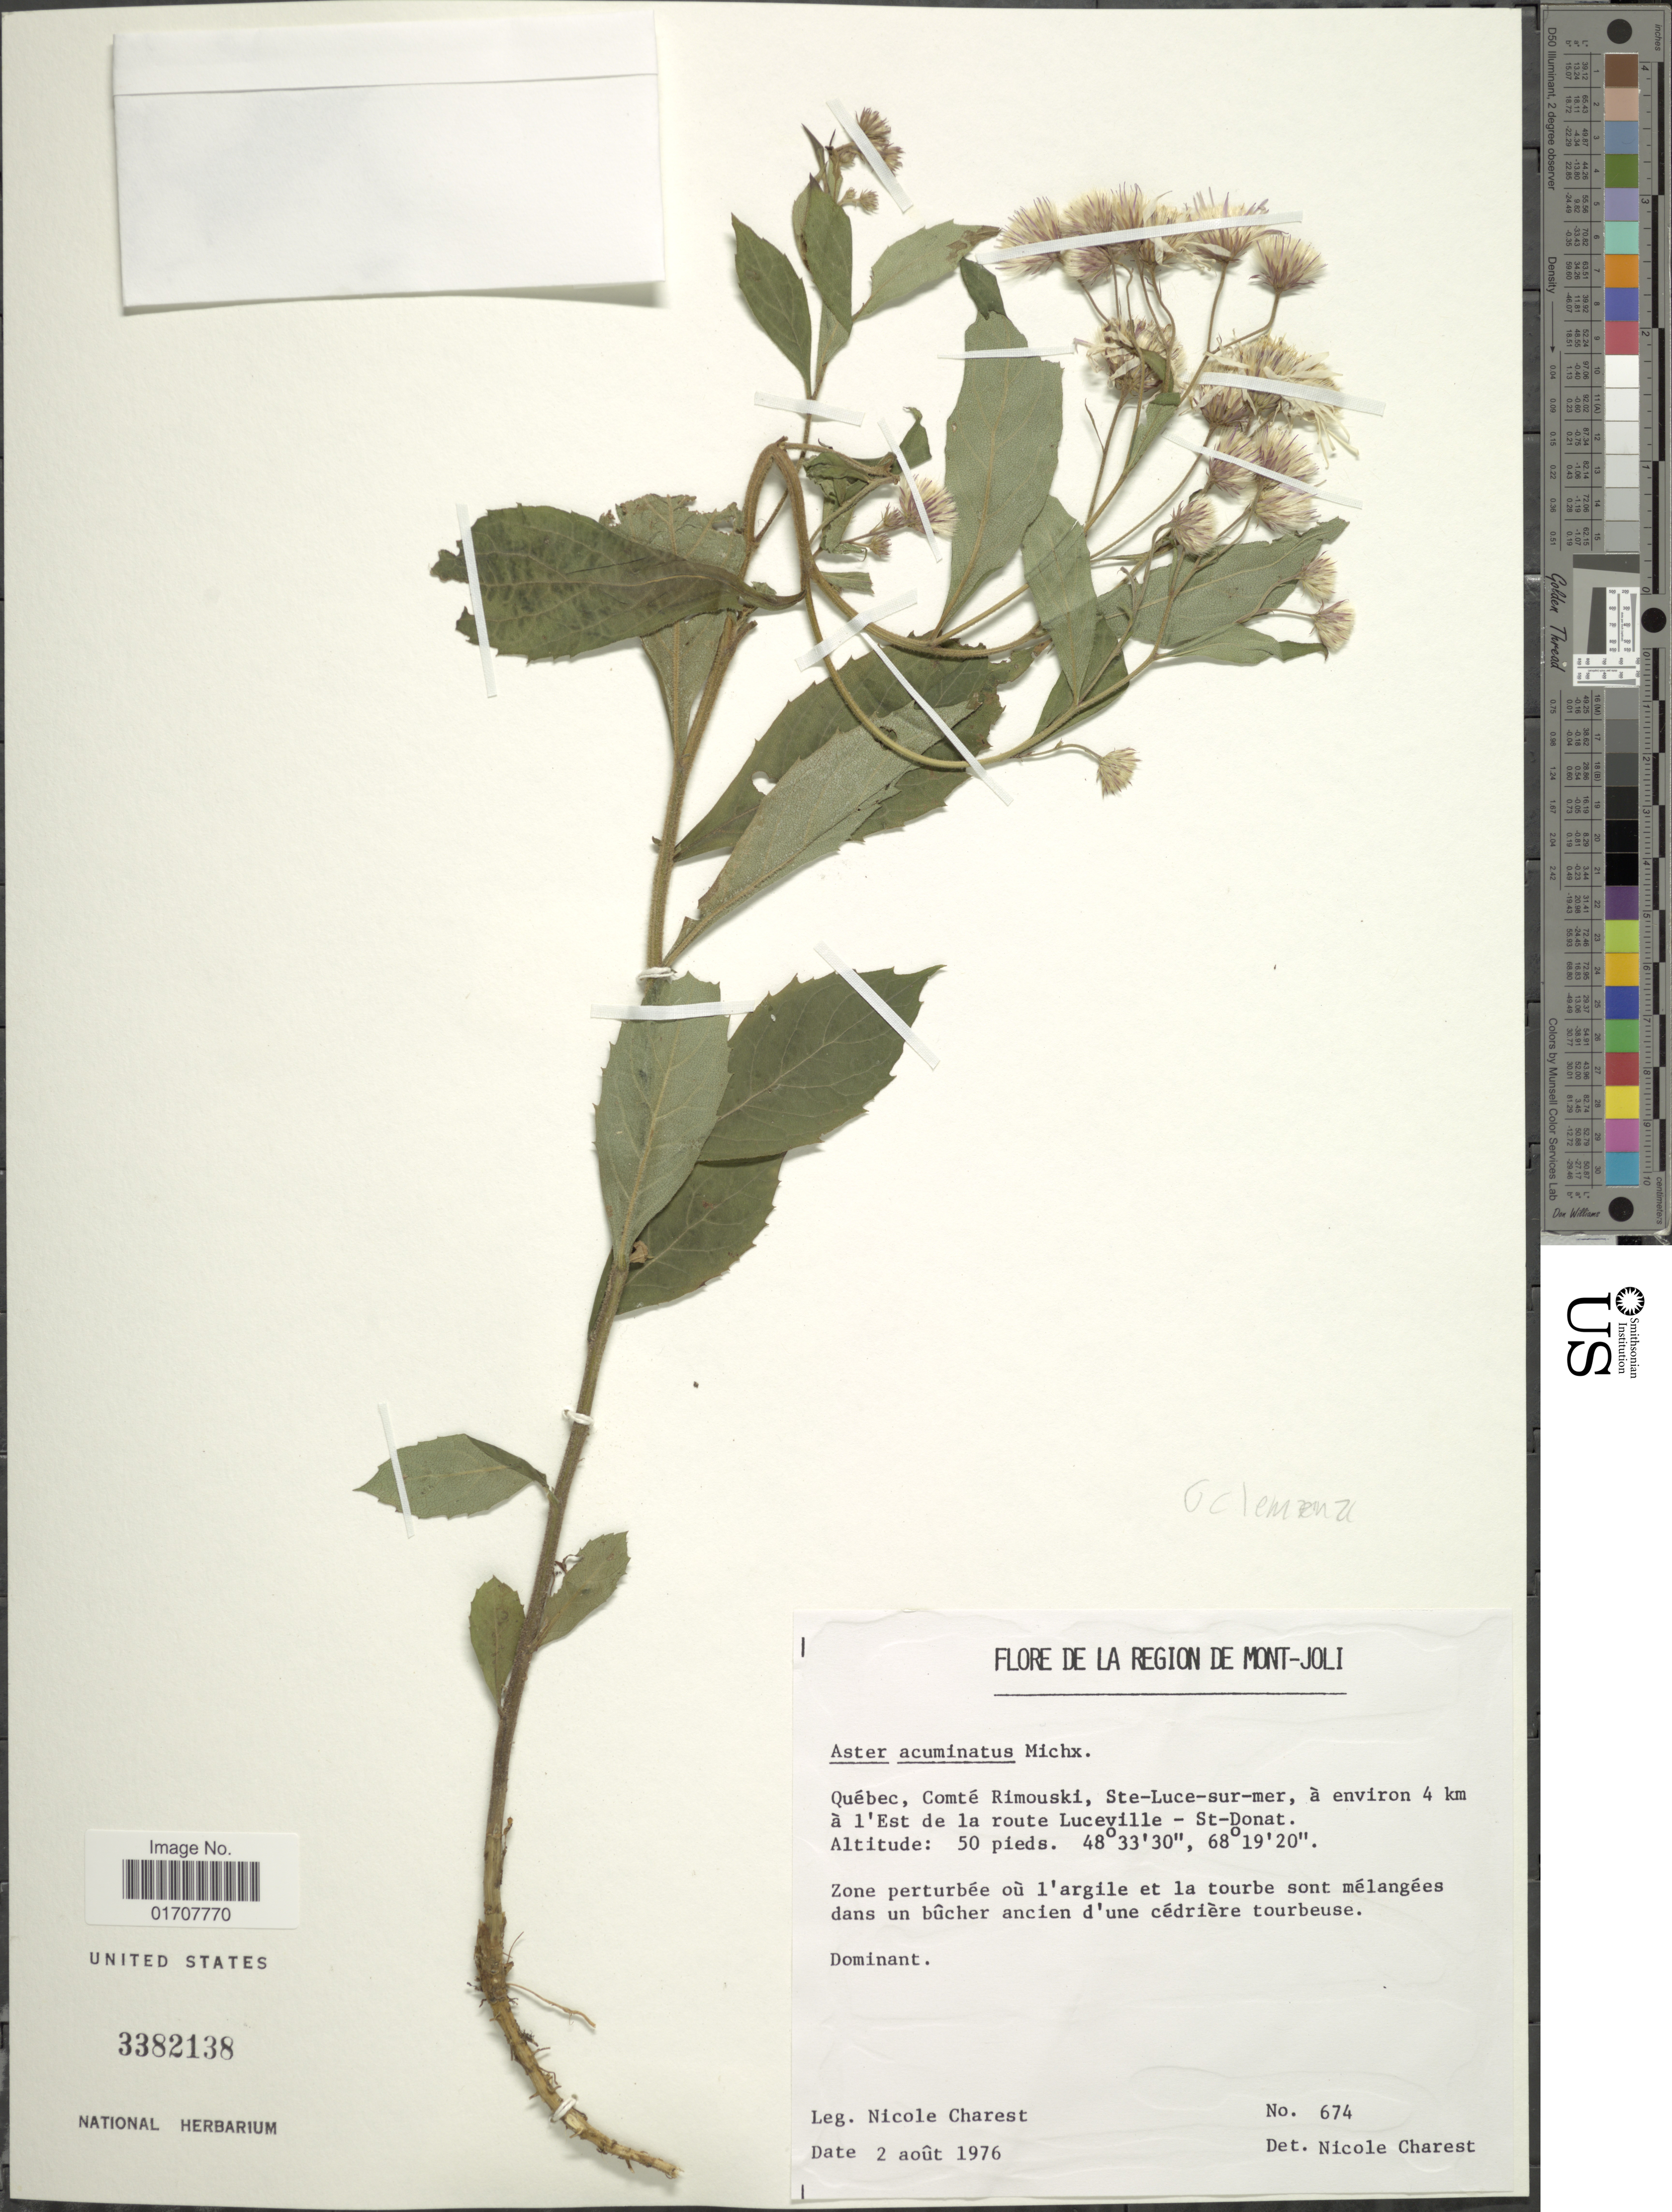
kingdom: Plantae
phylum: Tracheophyta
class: Magnoliopsida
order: Asterales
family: Asteraceae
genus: Oclemena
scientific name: Oclemena acuminata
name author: (Michx.) Greene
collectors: N. Charest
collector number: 674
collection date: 1976-08-02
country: Canada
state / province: Quebec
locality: Comte Rimouski, Ste-Luce-sur-mer, a environs 4 km a l'Est de la route Luceville-St-Donat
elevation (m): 15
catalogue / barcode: US 3382138